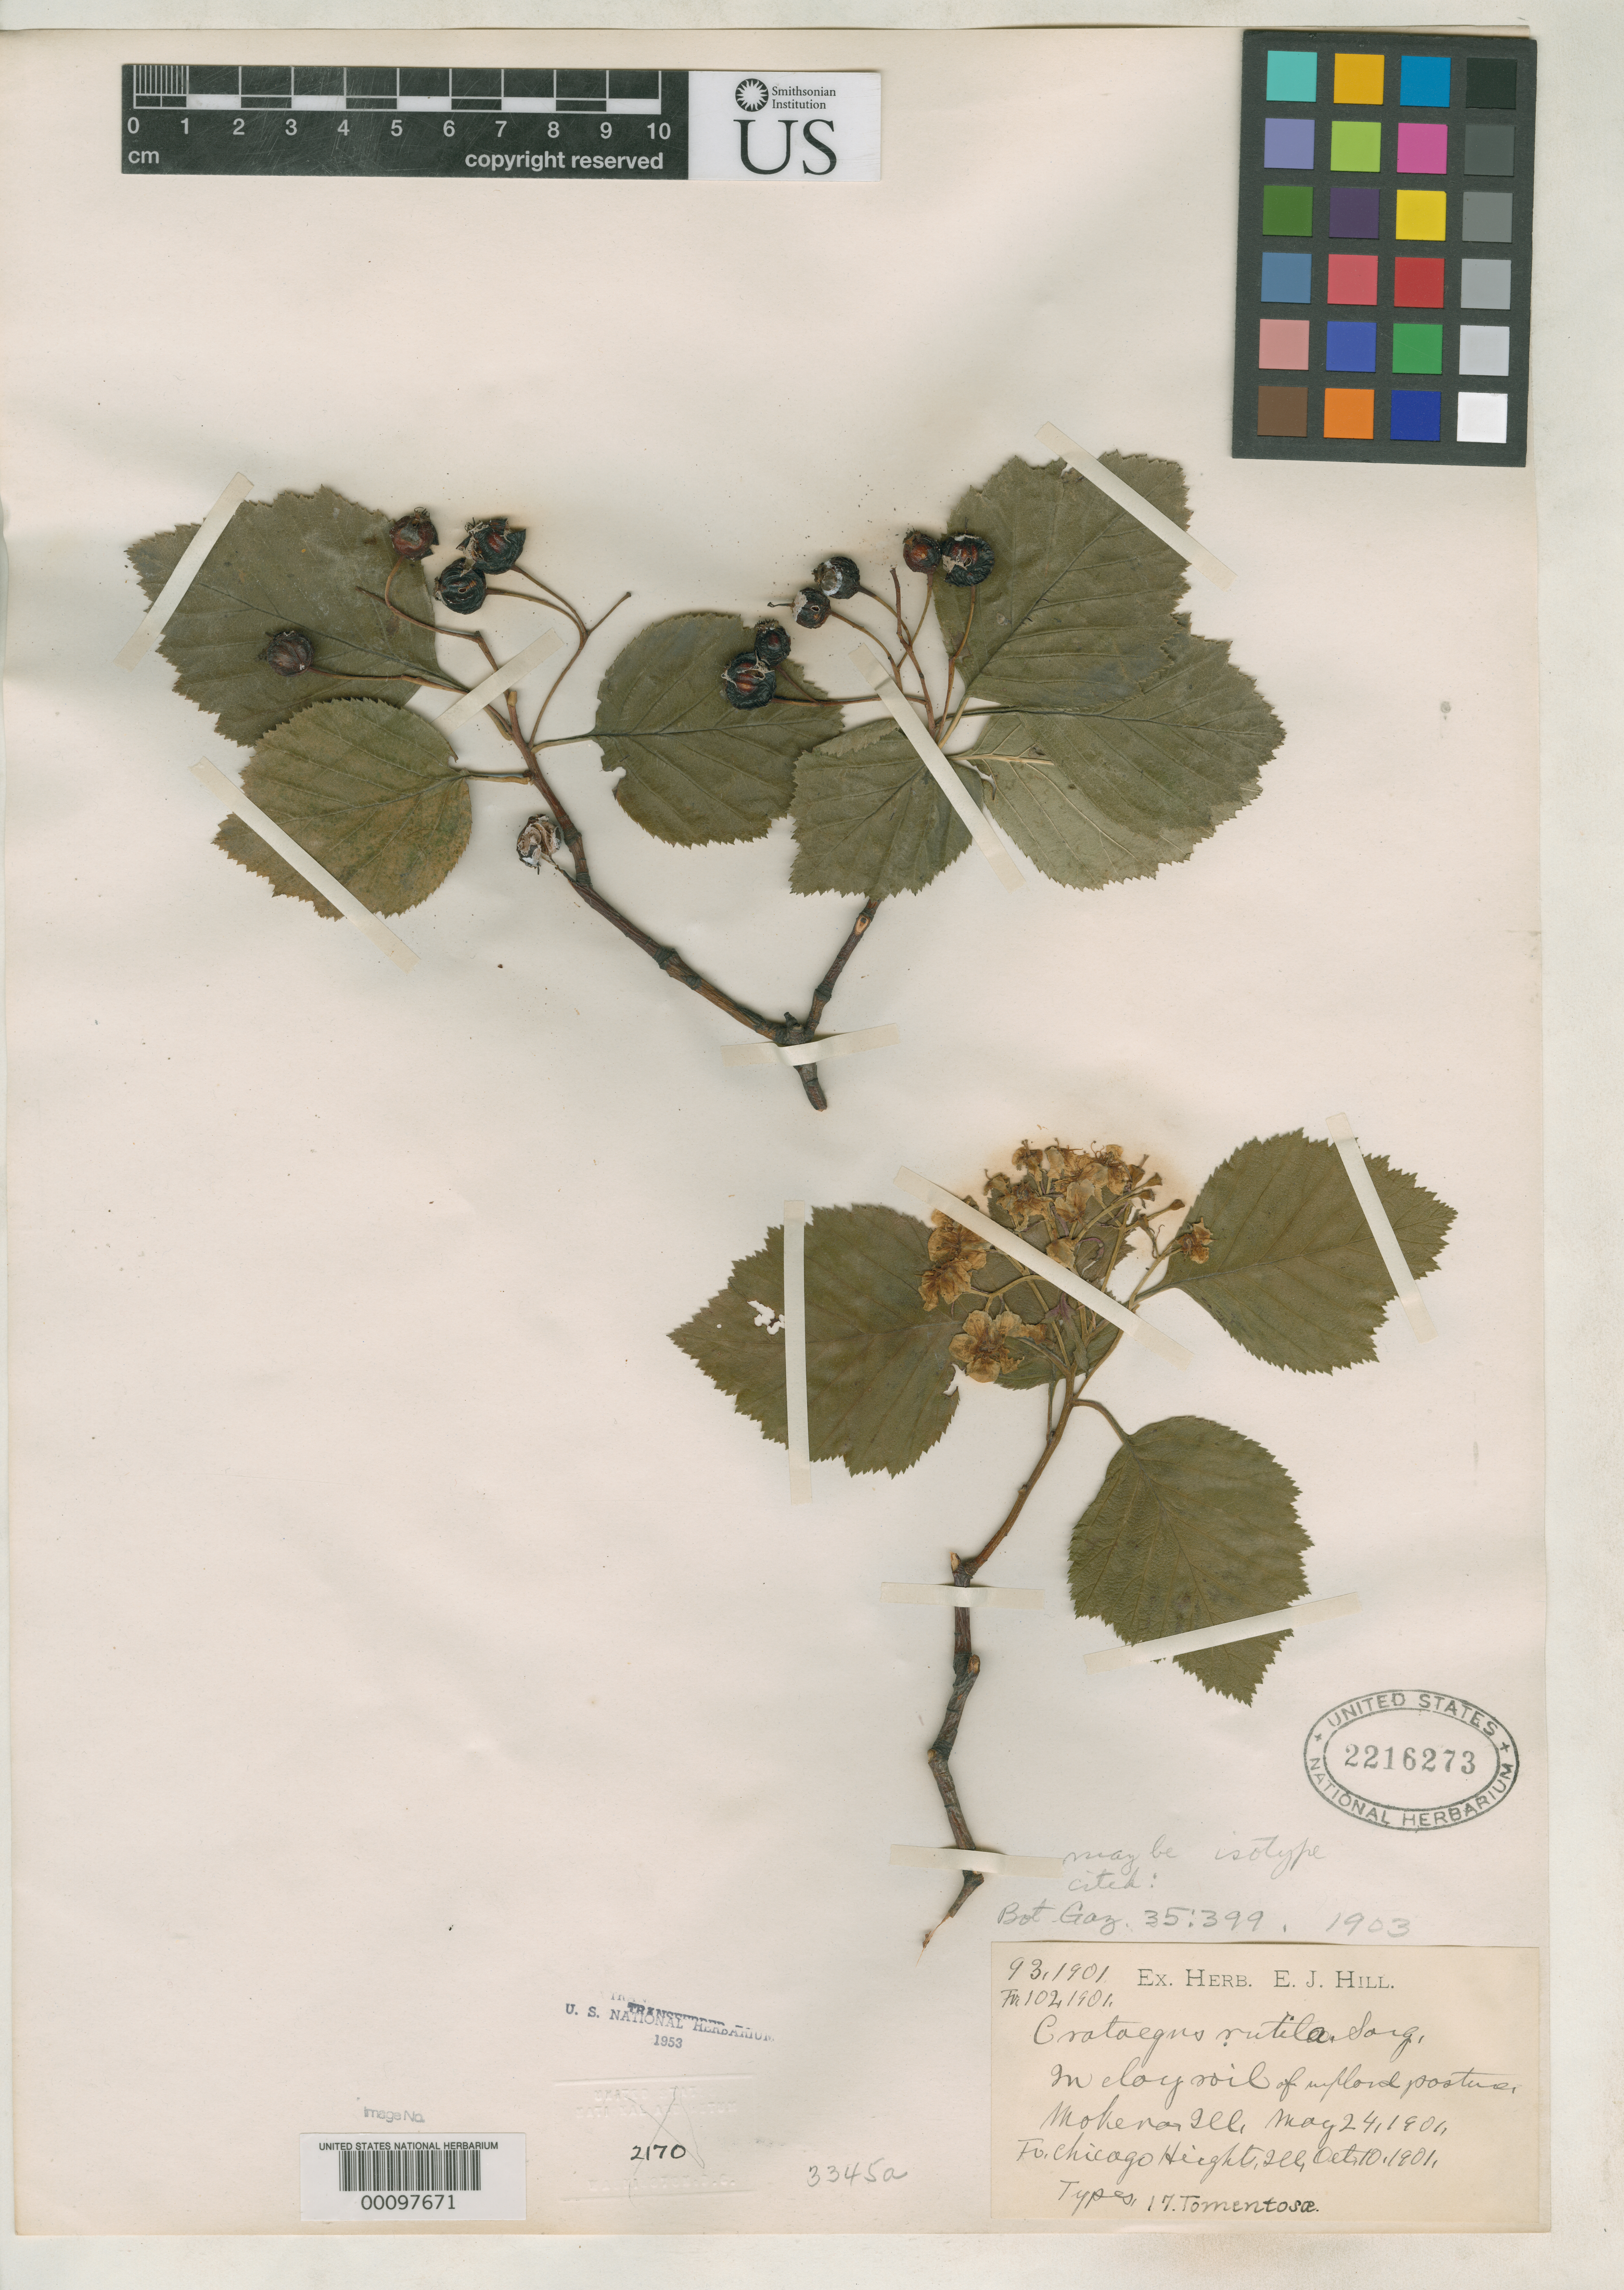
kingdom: Plantae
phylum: Tracheophyta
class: Magnoliopsida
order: Rosales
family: Rosaceae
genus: Crataegus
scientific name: Crataegus rutila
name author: Sarg.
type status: Syntype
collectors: E. J. Hill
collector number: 93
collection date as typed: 24 May 1901 and 10 Oct 1901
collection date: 1901-05-24,1901-10-10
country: United States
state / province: Illinois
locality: Mohena.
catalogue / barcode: US 2216273